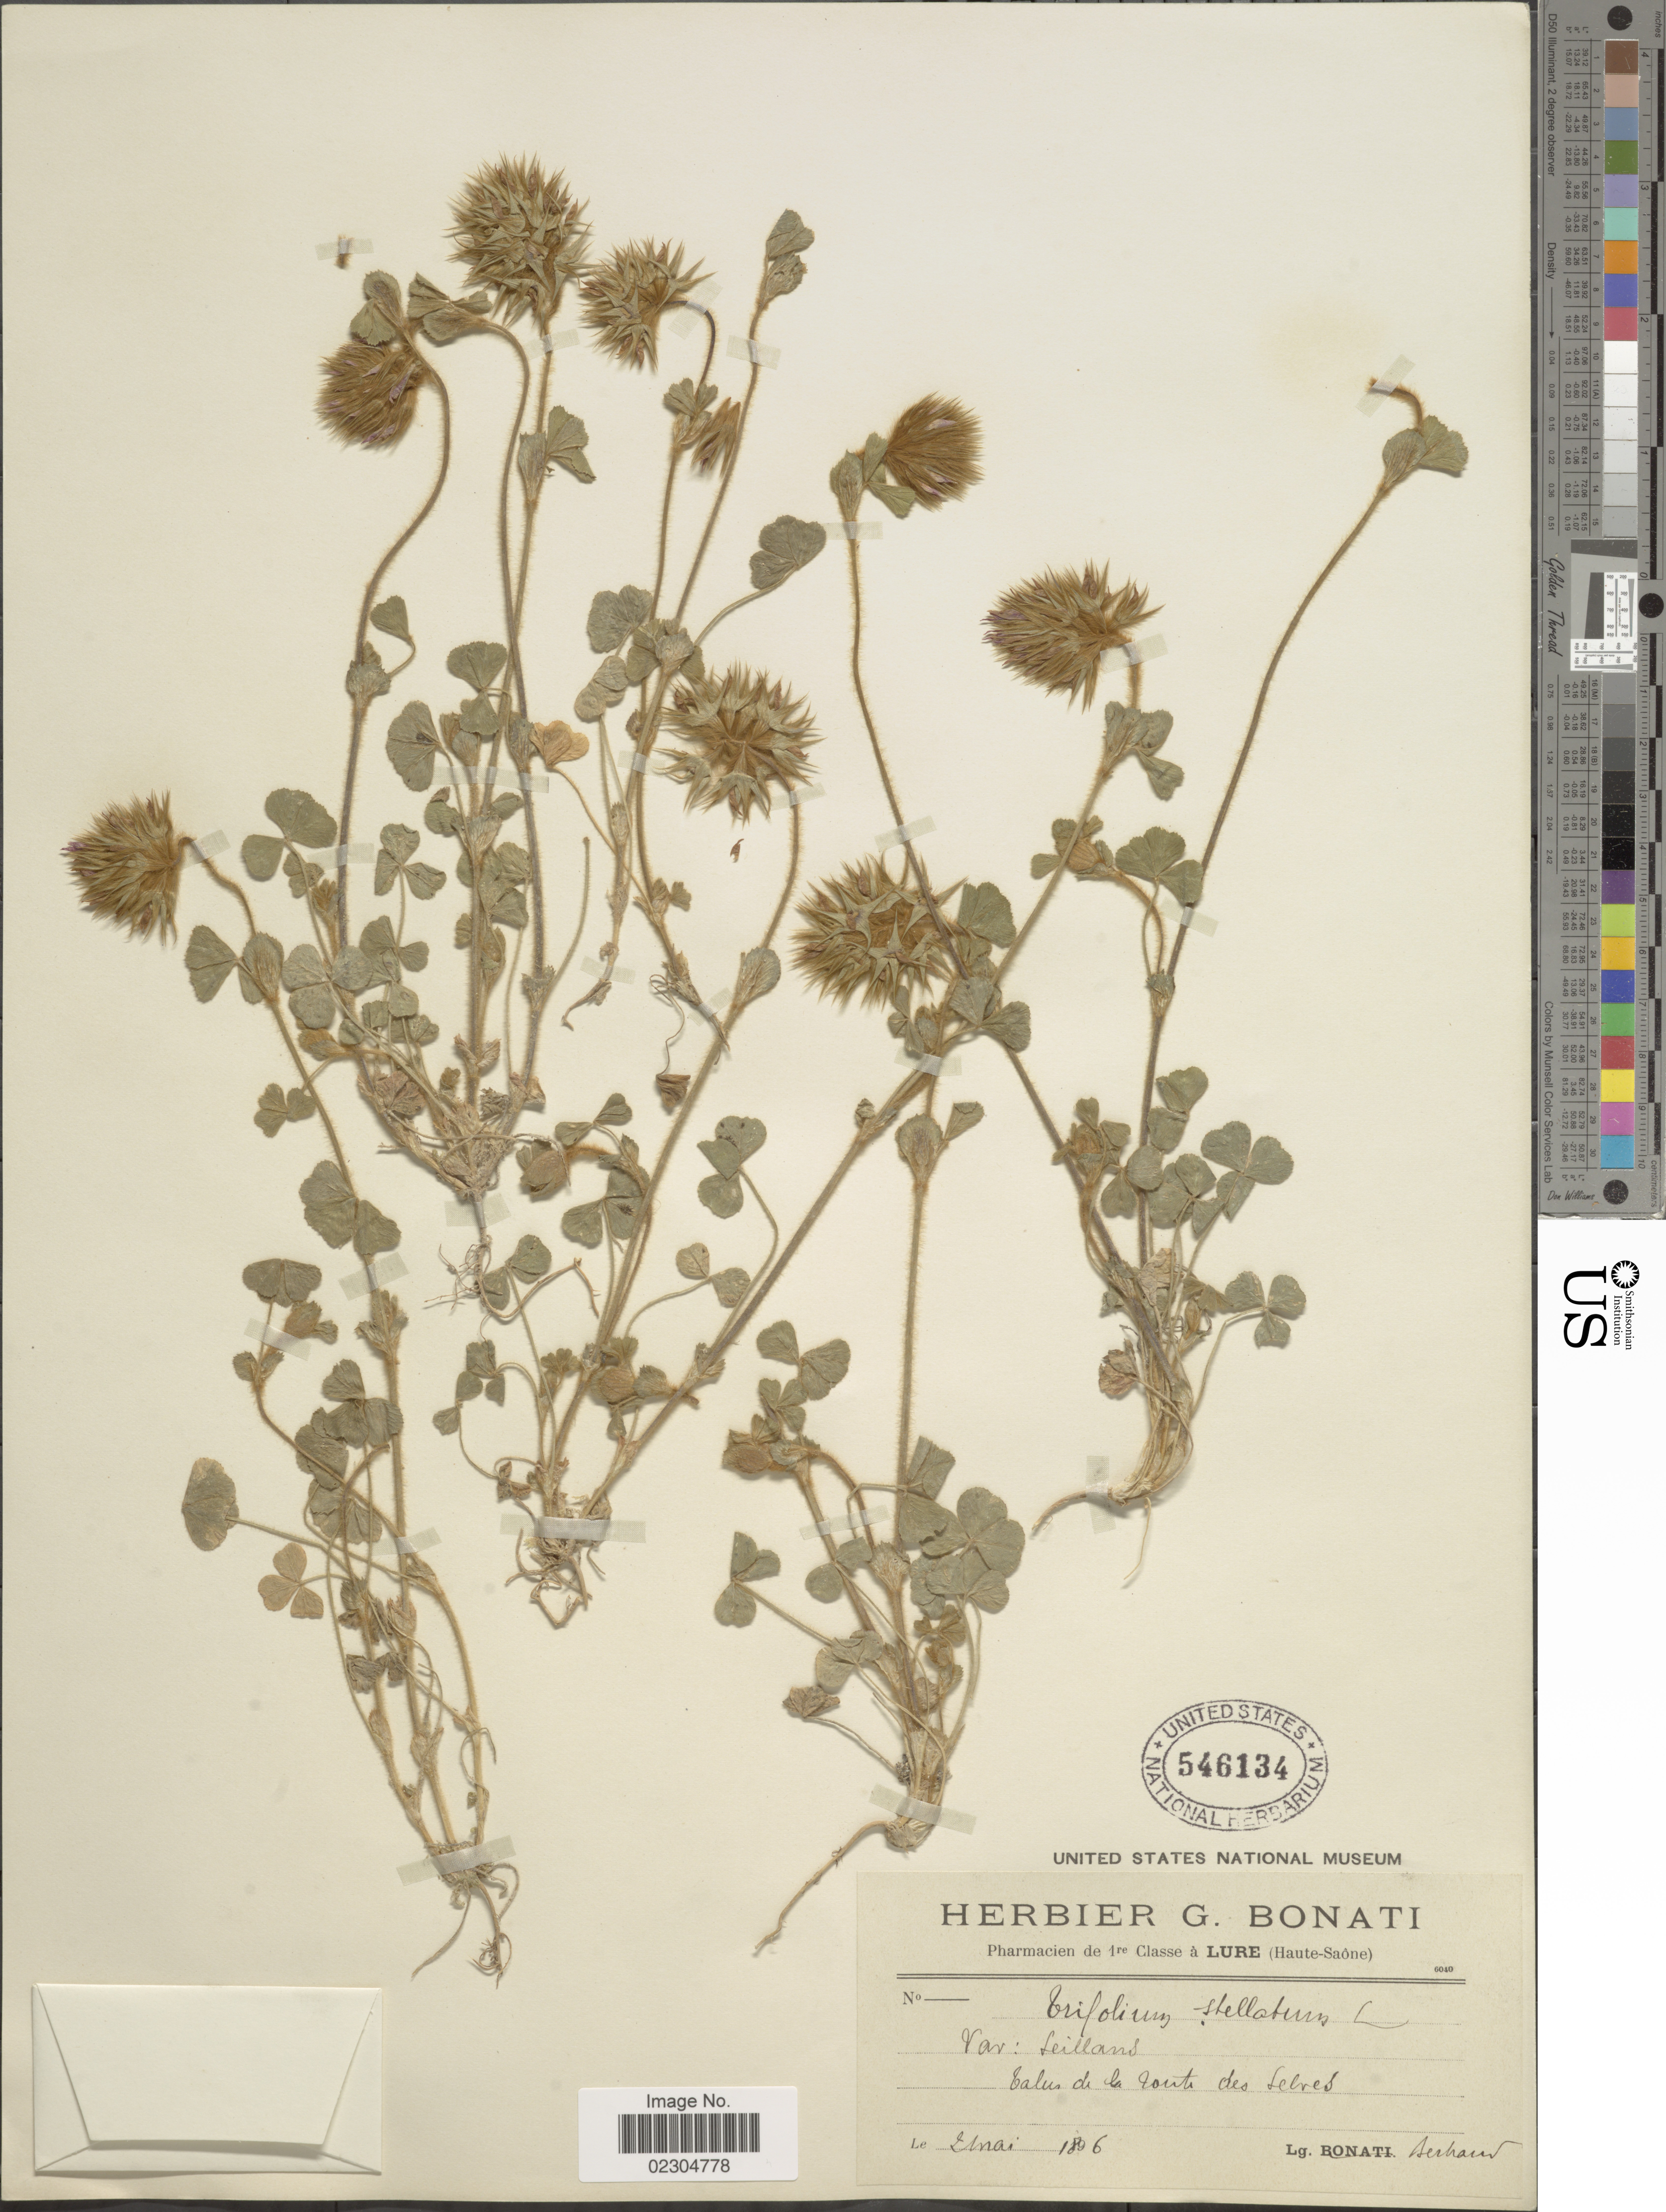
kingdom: Plantae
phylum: Tracheophyta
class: Magnoliopsida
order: Fabales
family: Fabaceae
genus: Trifolium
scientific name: Trifolium stellatum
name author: L.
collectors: Berhaut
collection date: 1896-05-21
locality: Caluz de la route des Selres [interpreted]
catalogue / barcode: US 546134